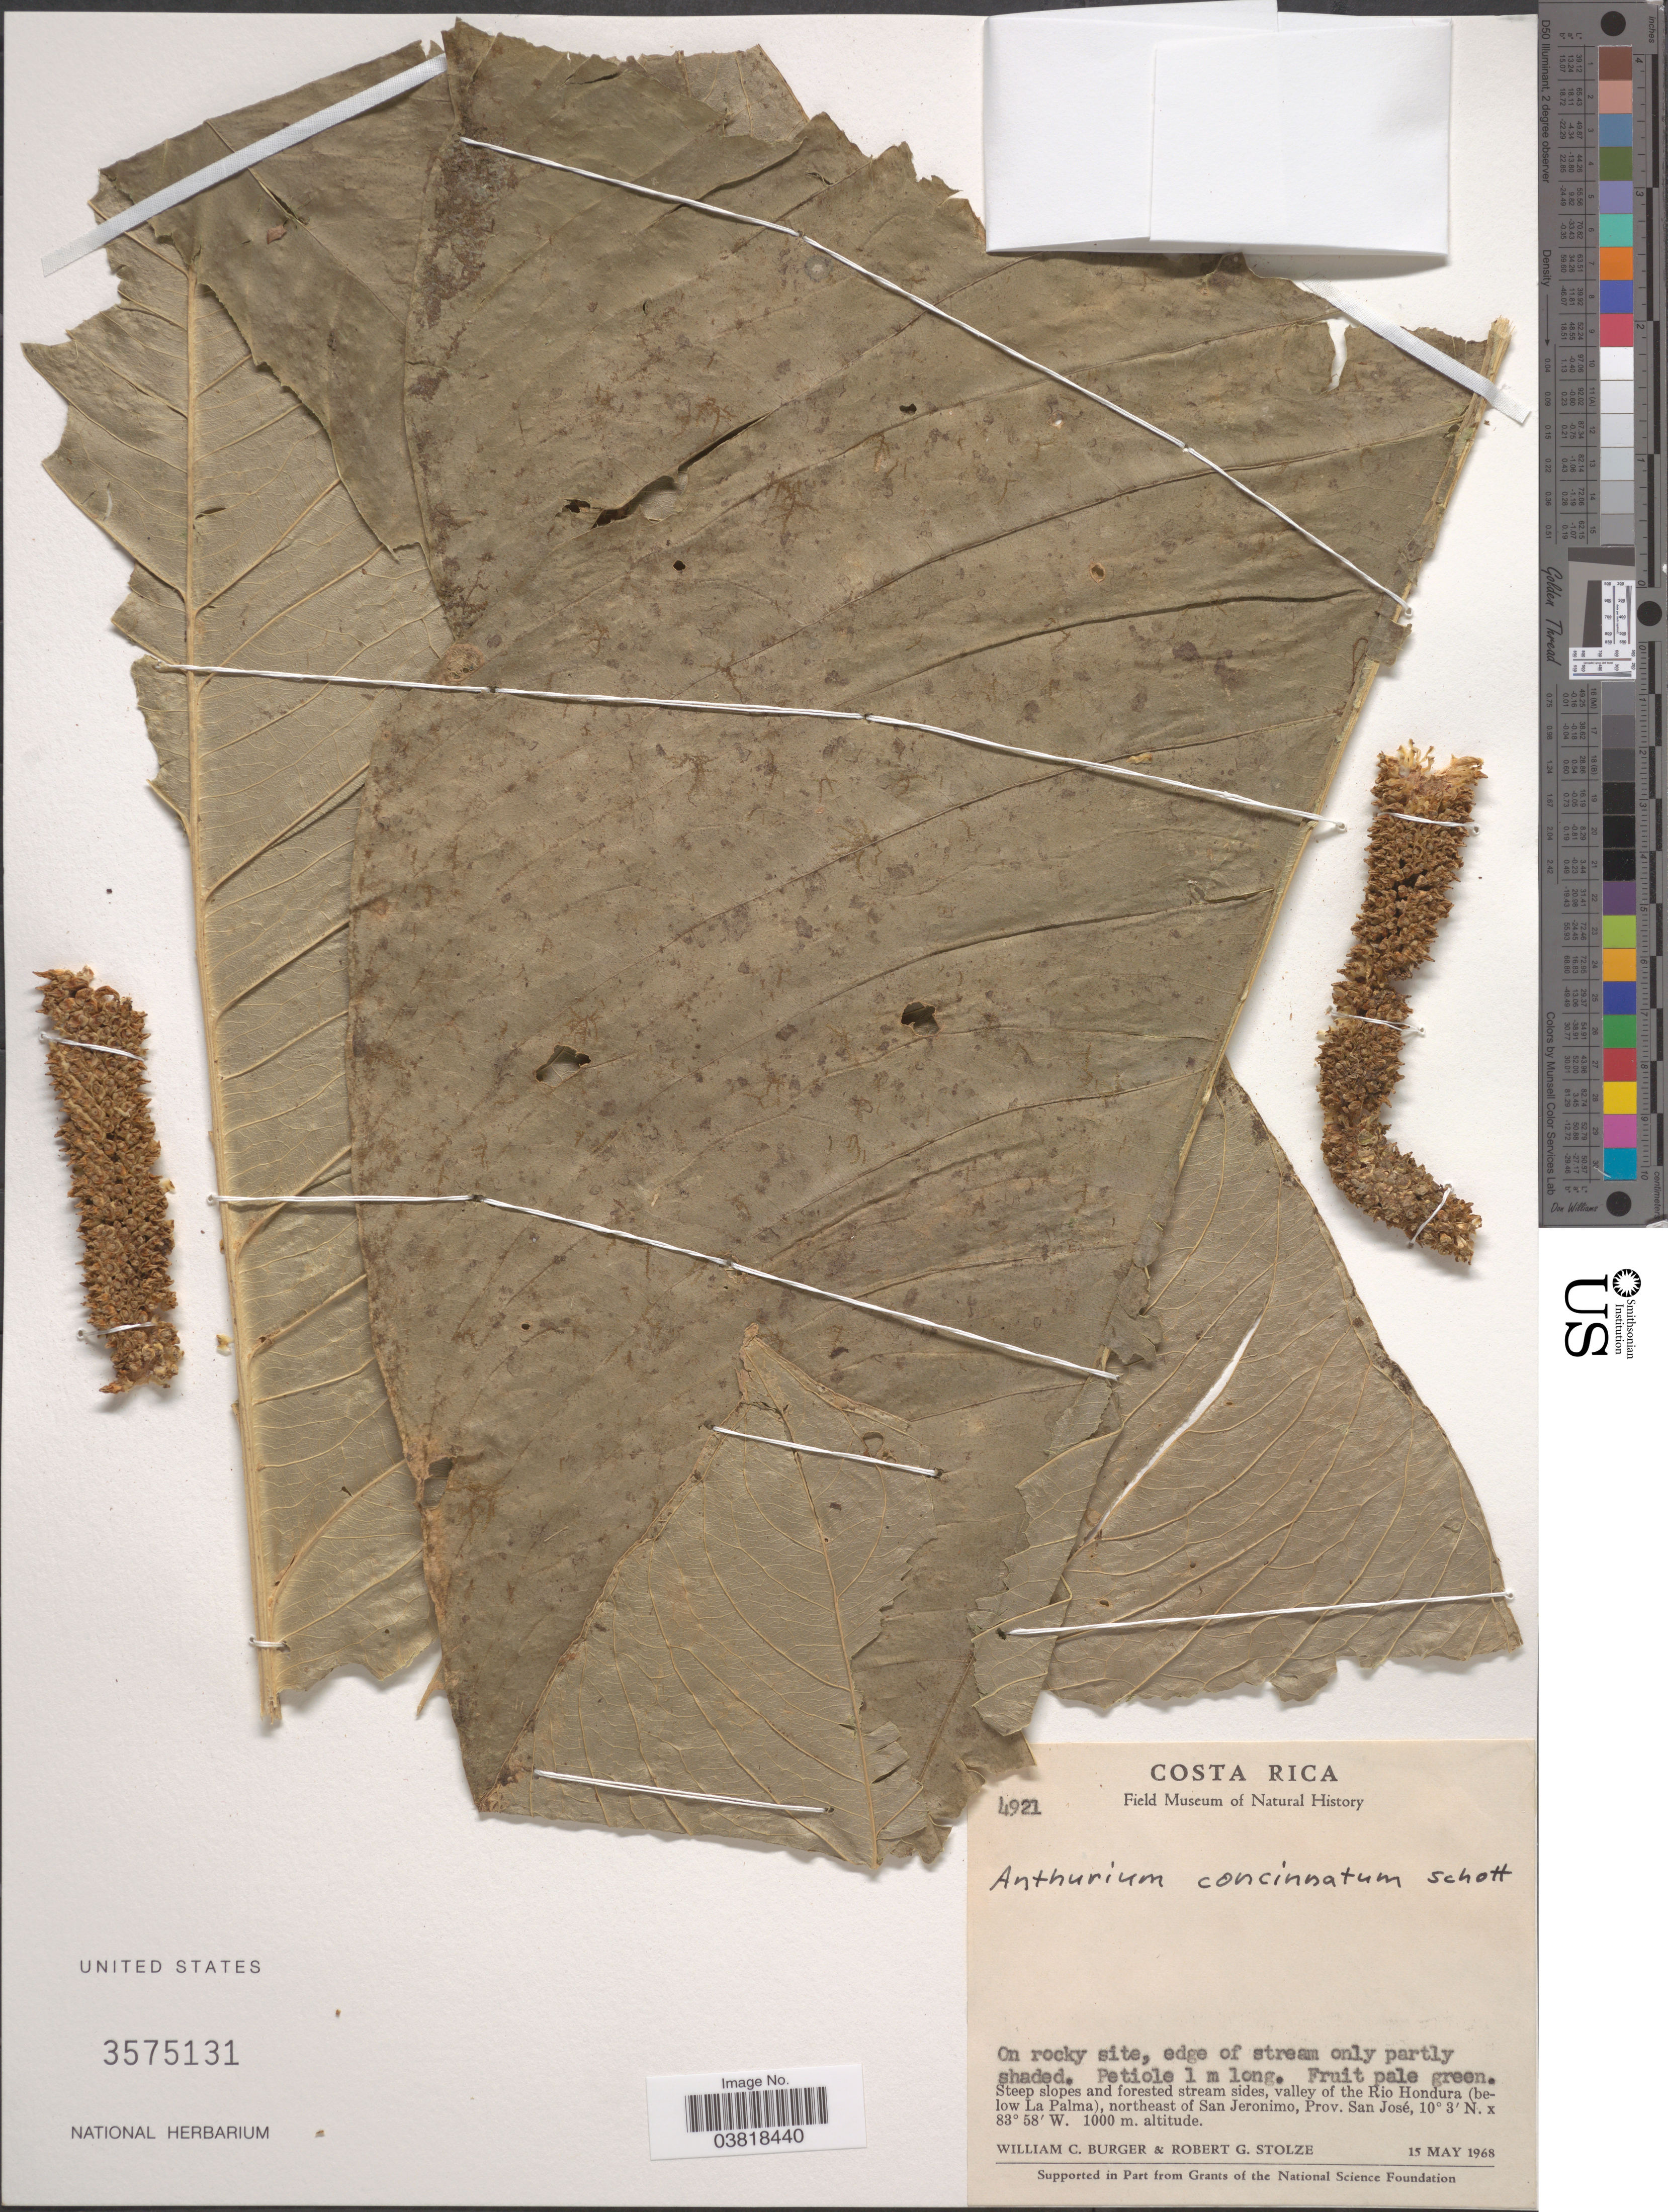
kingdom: Plantae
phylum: Tracheophyta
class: Liliopsida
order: Alismatales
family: Araceae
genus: Anthurium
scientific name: Anthurium concinnatum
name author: Schott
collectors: W. Burger & R. G. Stolze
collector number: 4921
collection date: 1968-05-15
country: Costa Rica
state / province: San José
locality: Valley of the Rio Hondura (below La Palma), northeast of San Jeronimo.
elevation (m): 1000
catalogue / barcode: US 3575131